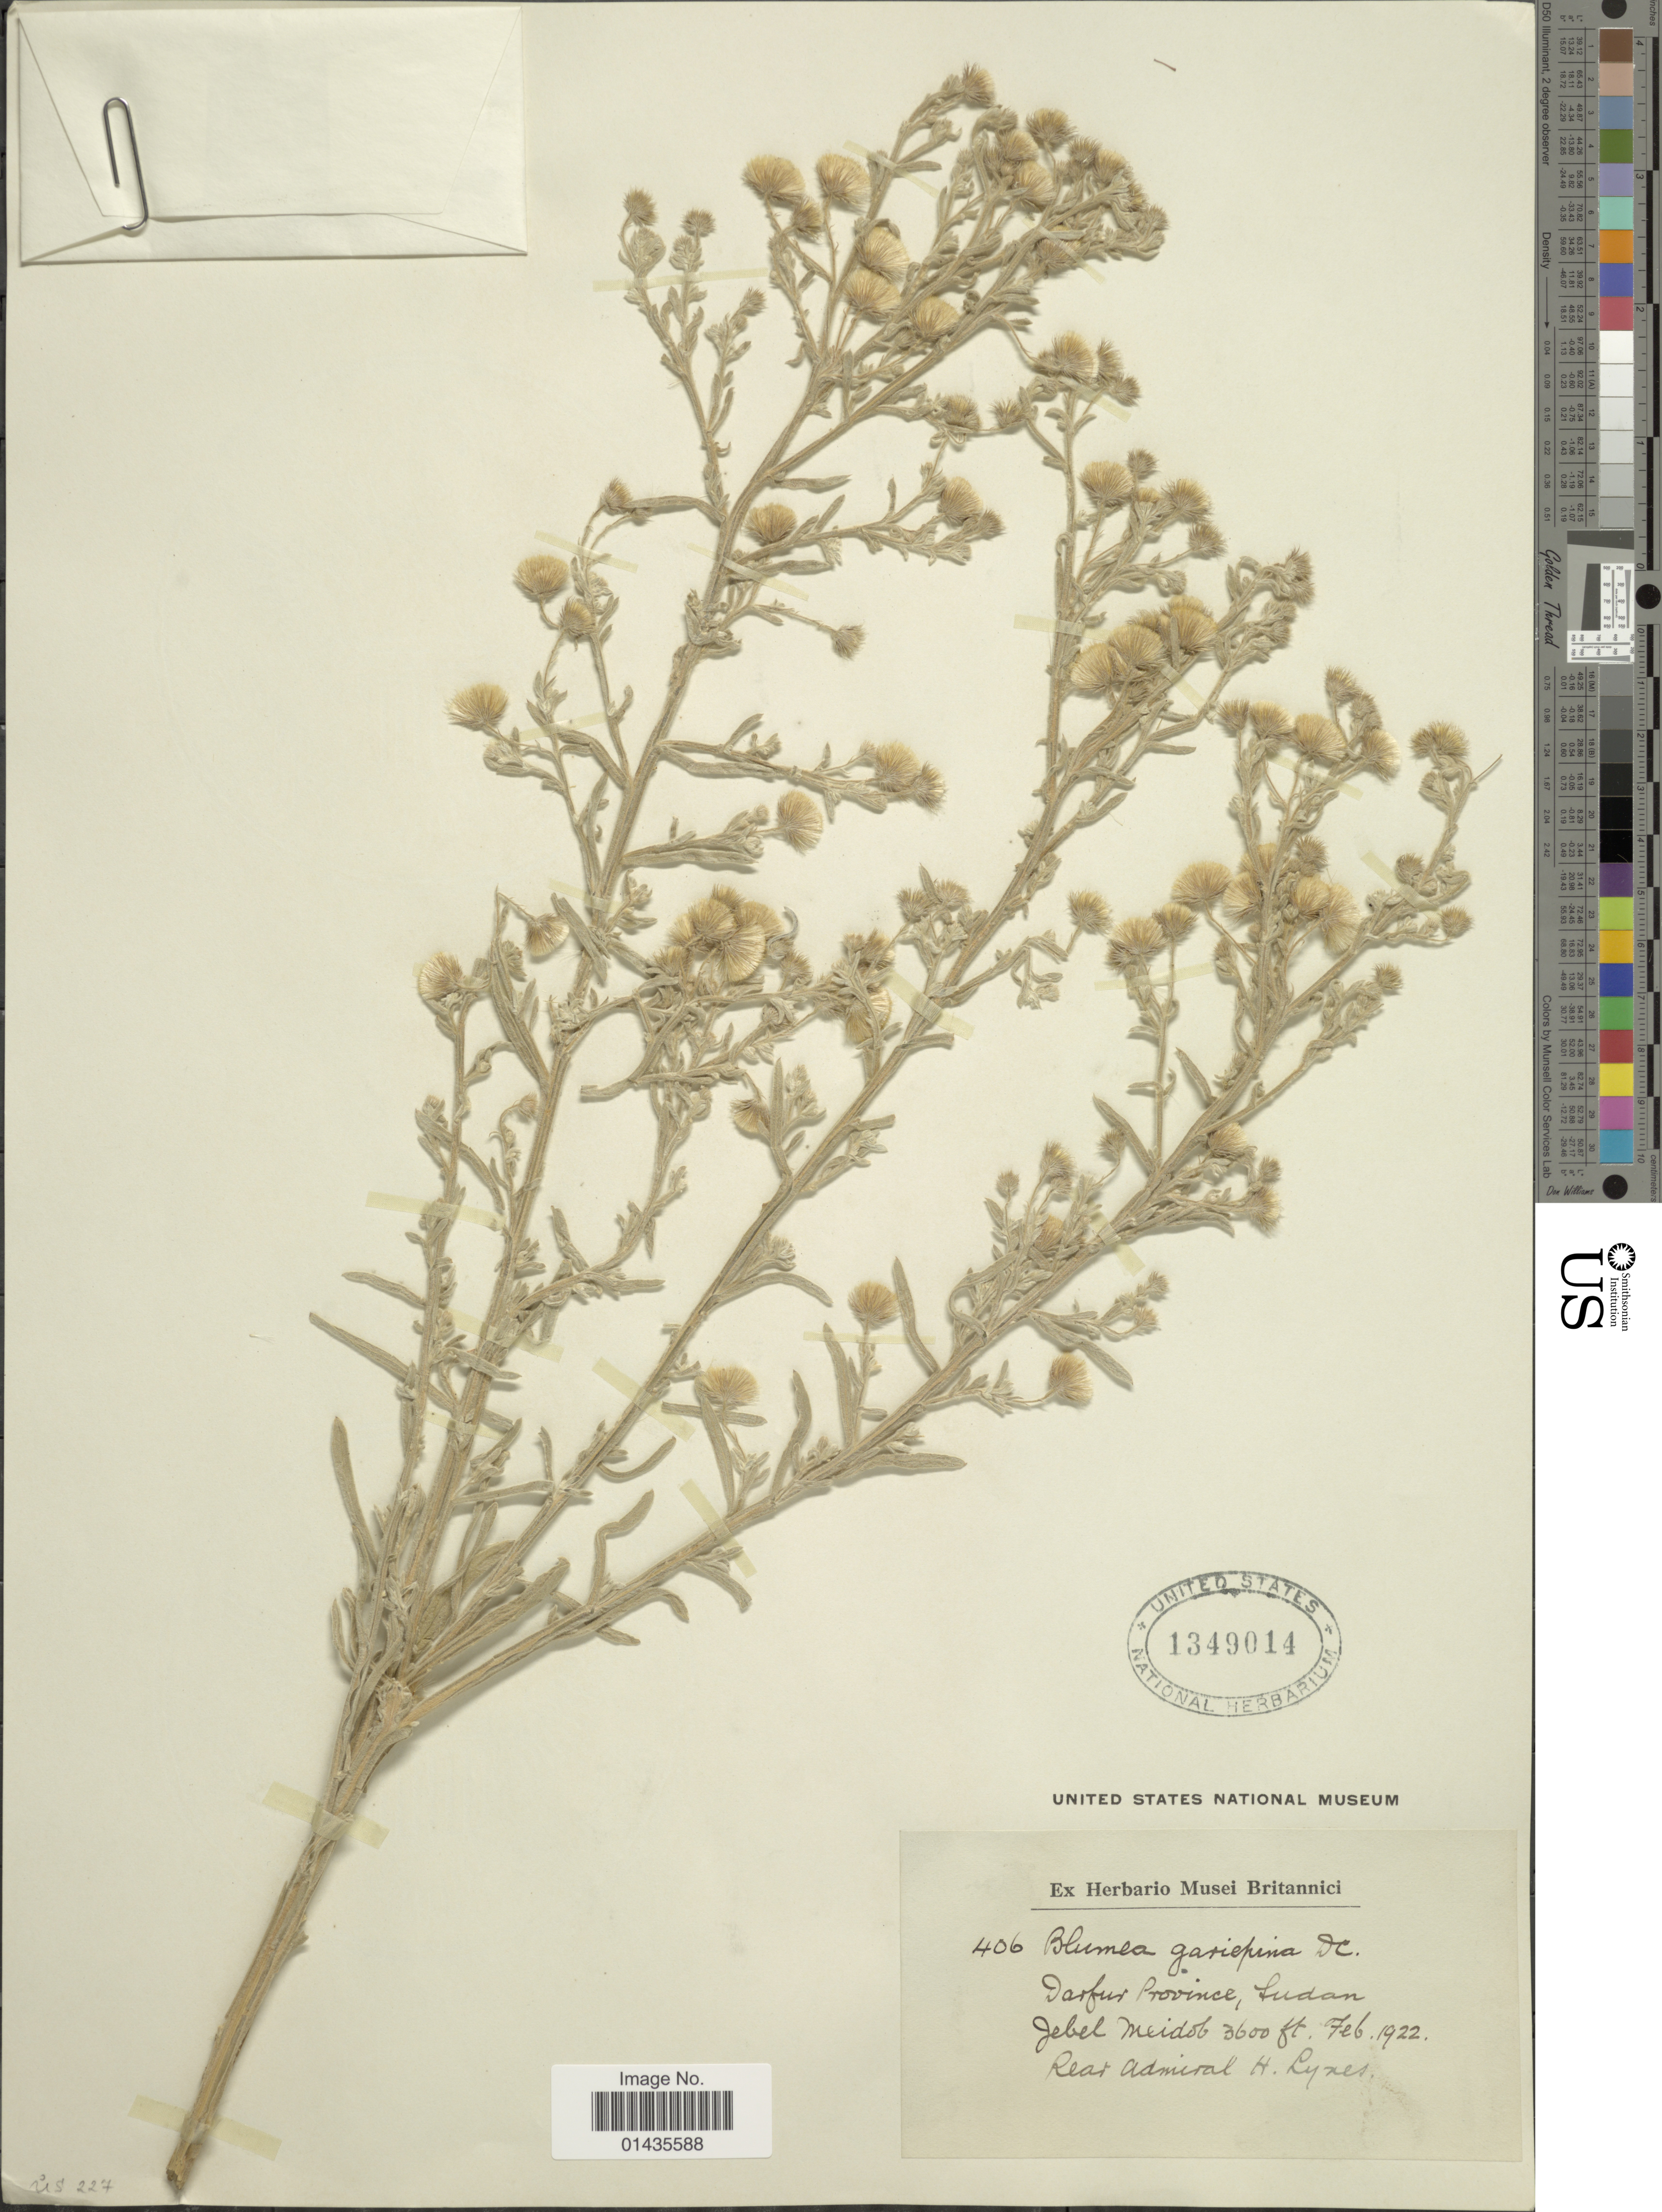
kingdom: Plantae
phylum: Tracheophyta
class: Magnoliopsida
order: Asterales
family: Asteraceae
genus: Blumea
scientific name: Blumea gariepina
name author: DC.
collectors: H. Lynes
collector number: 406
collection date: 1922-02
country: Sudan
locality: Darfur Province,. Jebel Meidob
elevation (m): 1097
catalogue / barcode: US 1349014